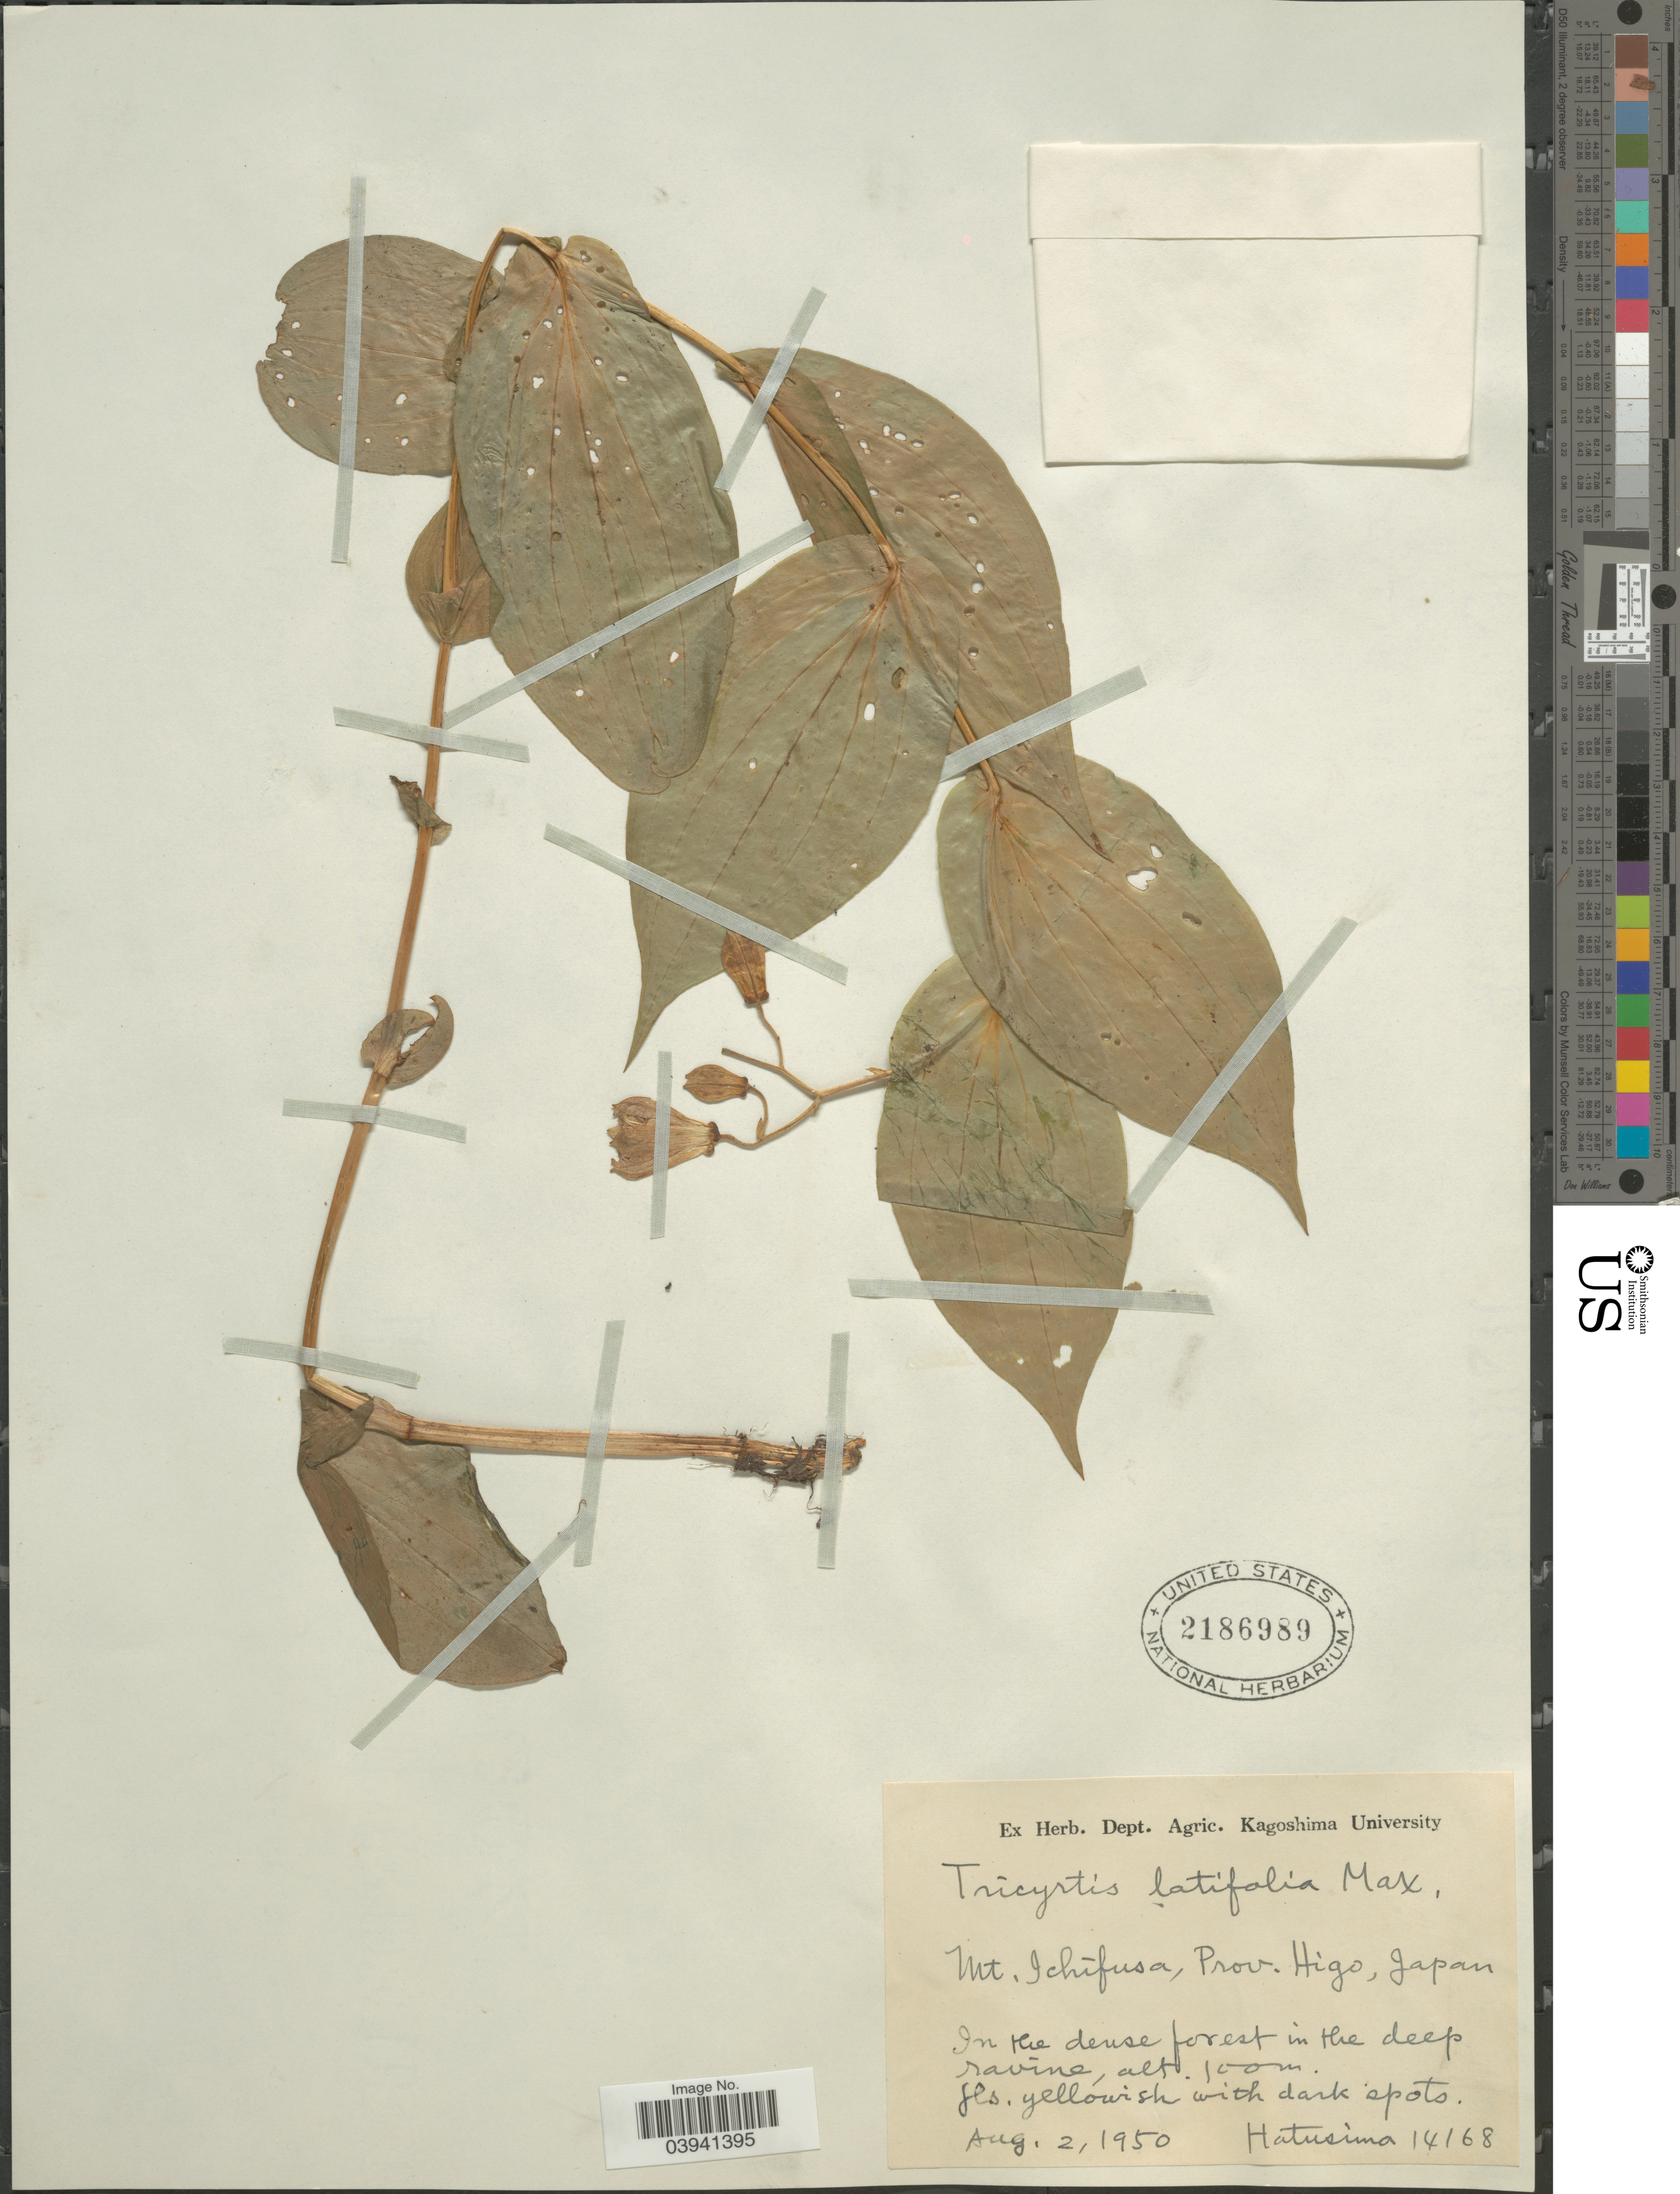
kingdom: Plantae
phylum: Tracheophyta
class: Liliopsida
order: Liliales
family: Liliaceae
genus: Tricyrtis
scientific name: Tricyrtis latifolia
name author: Maxim.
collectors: -. Hatusima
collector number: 14168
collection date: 1950-08-02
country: Japan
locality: Mt. Ichìfusa, Prov. Higo.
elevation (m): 100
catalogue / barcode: US 2186989